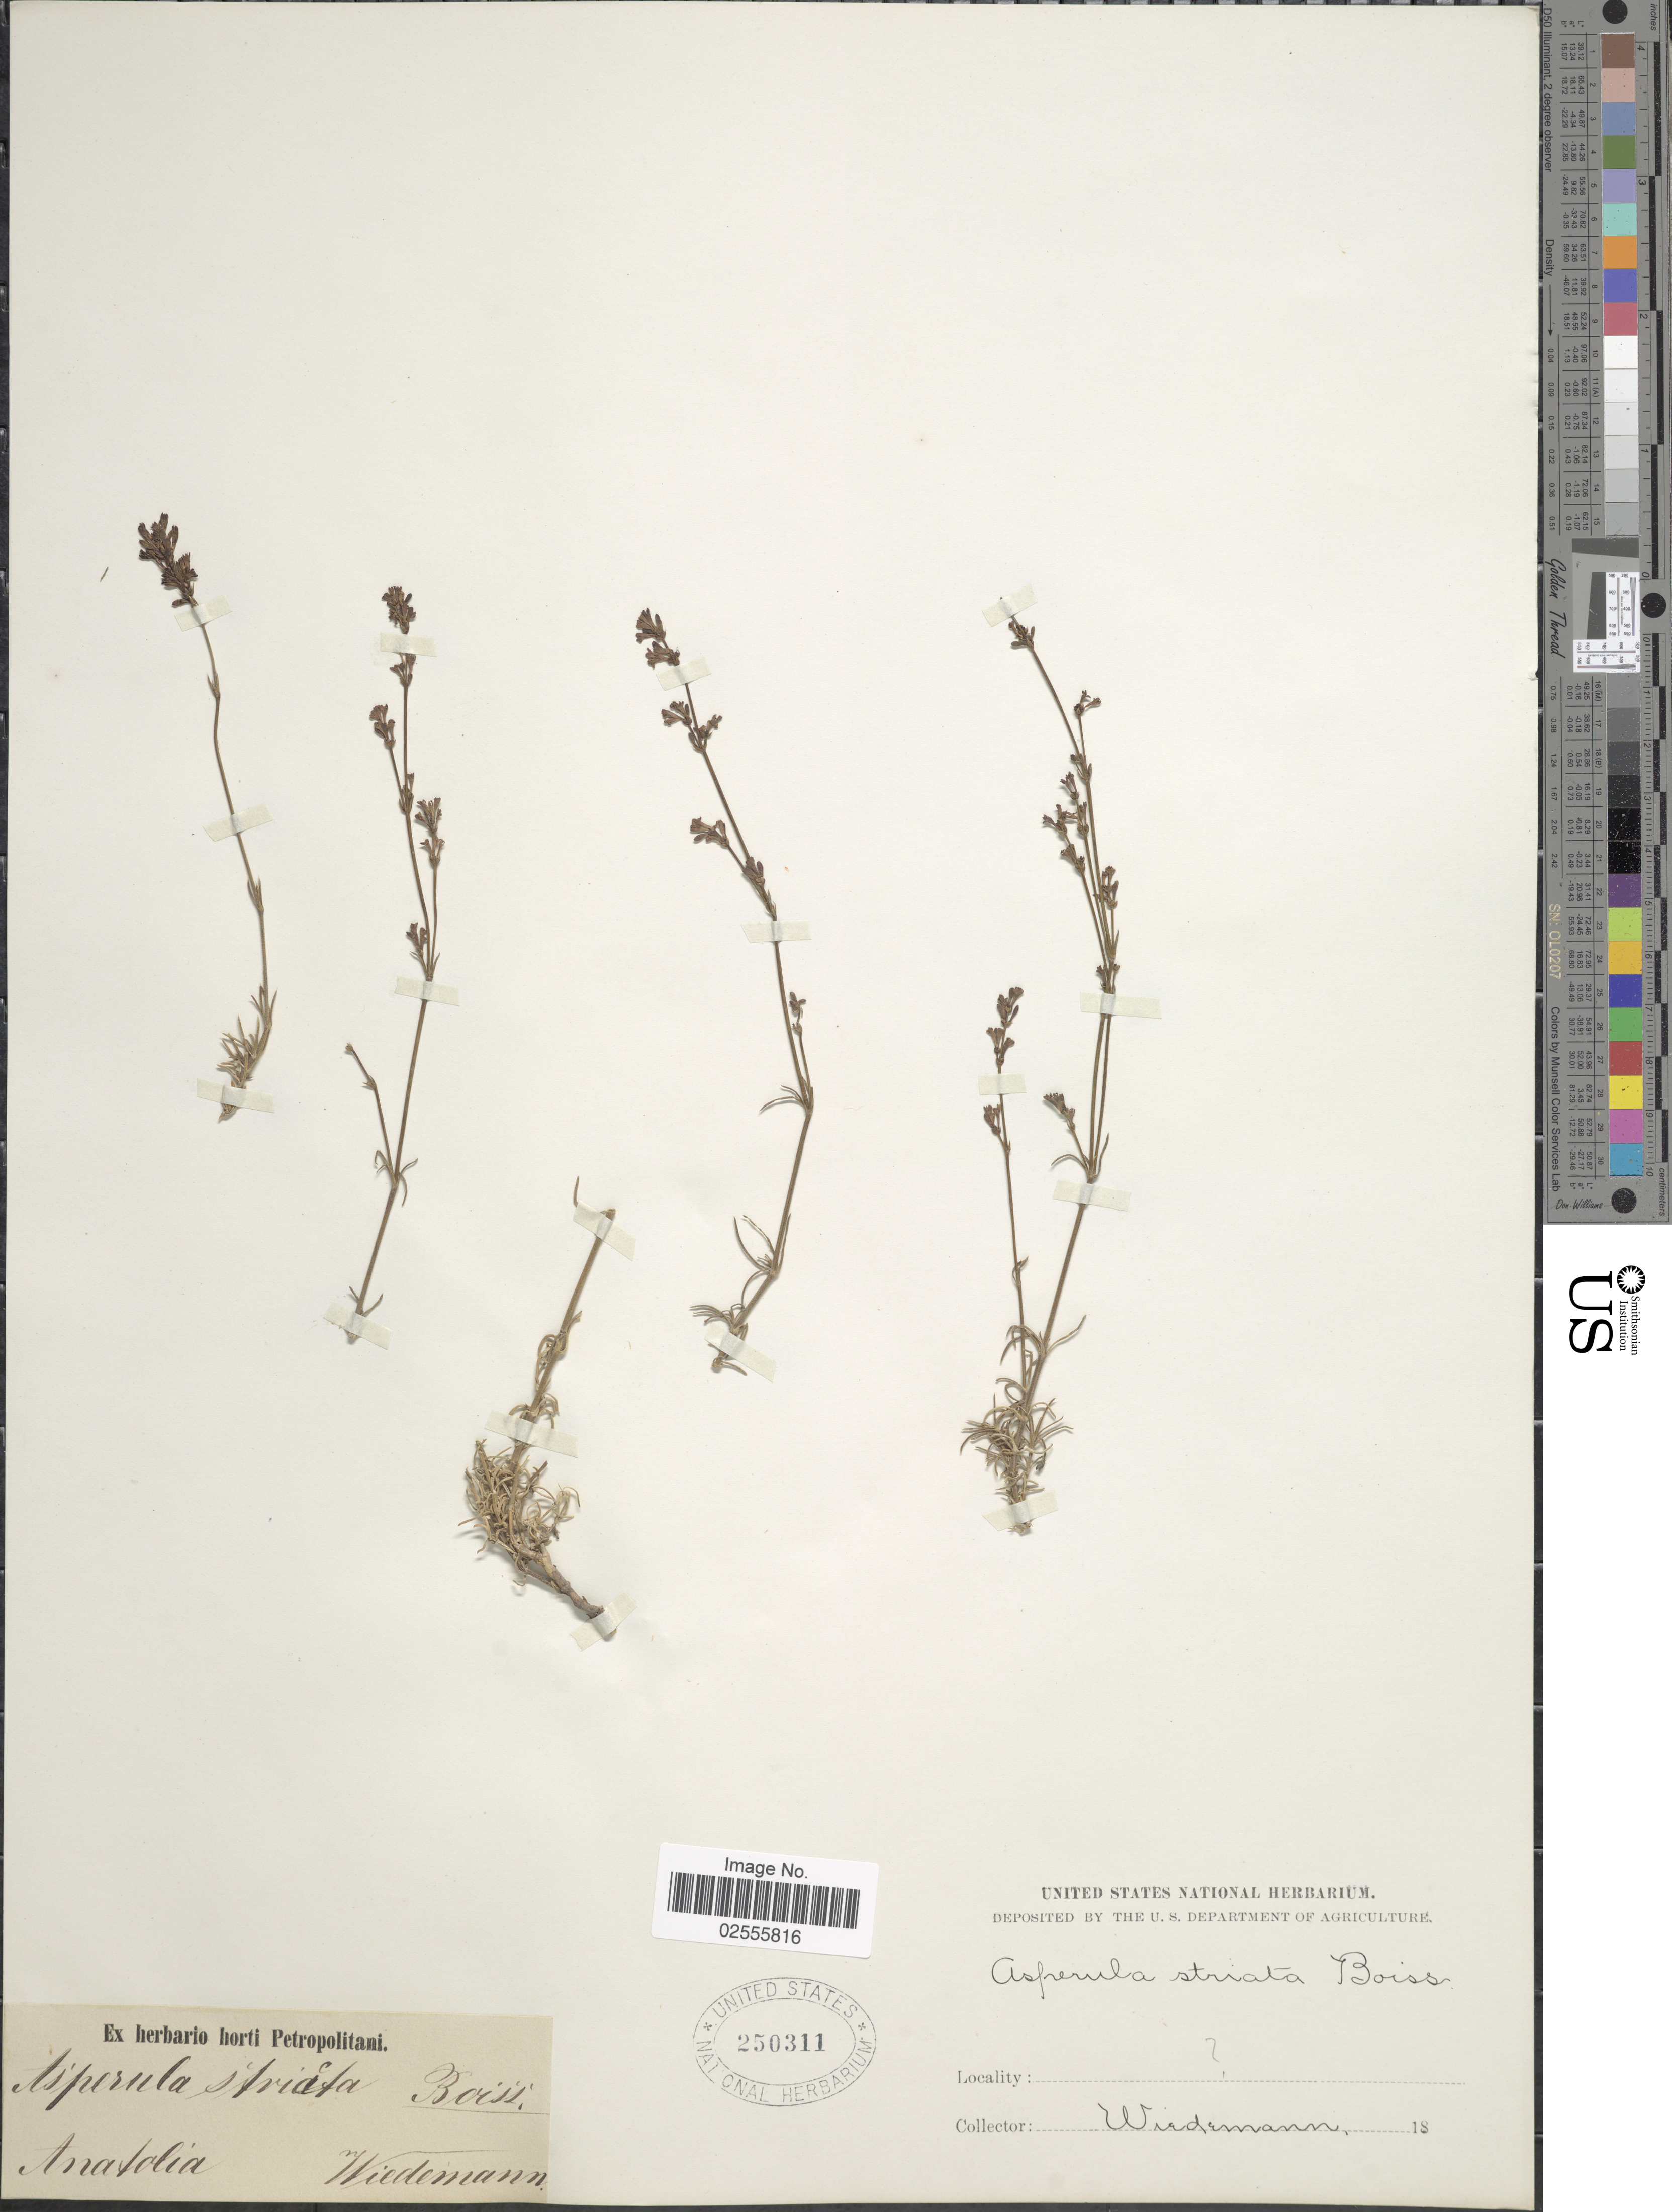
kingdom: Plantae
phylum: Tracheophyta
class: Magnoliopsida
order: Gentianales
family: Rubiaceae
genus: Asperula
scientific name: Asperula stricta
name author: Boiss.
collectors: E. Wiedemann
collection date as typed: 18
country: Turkey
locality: Anatolia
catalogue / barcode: US 250311